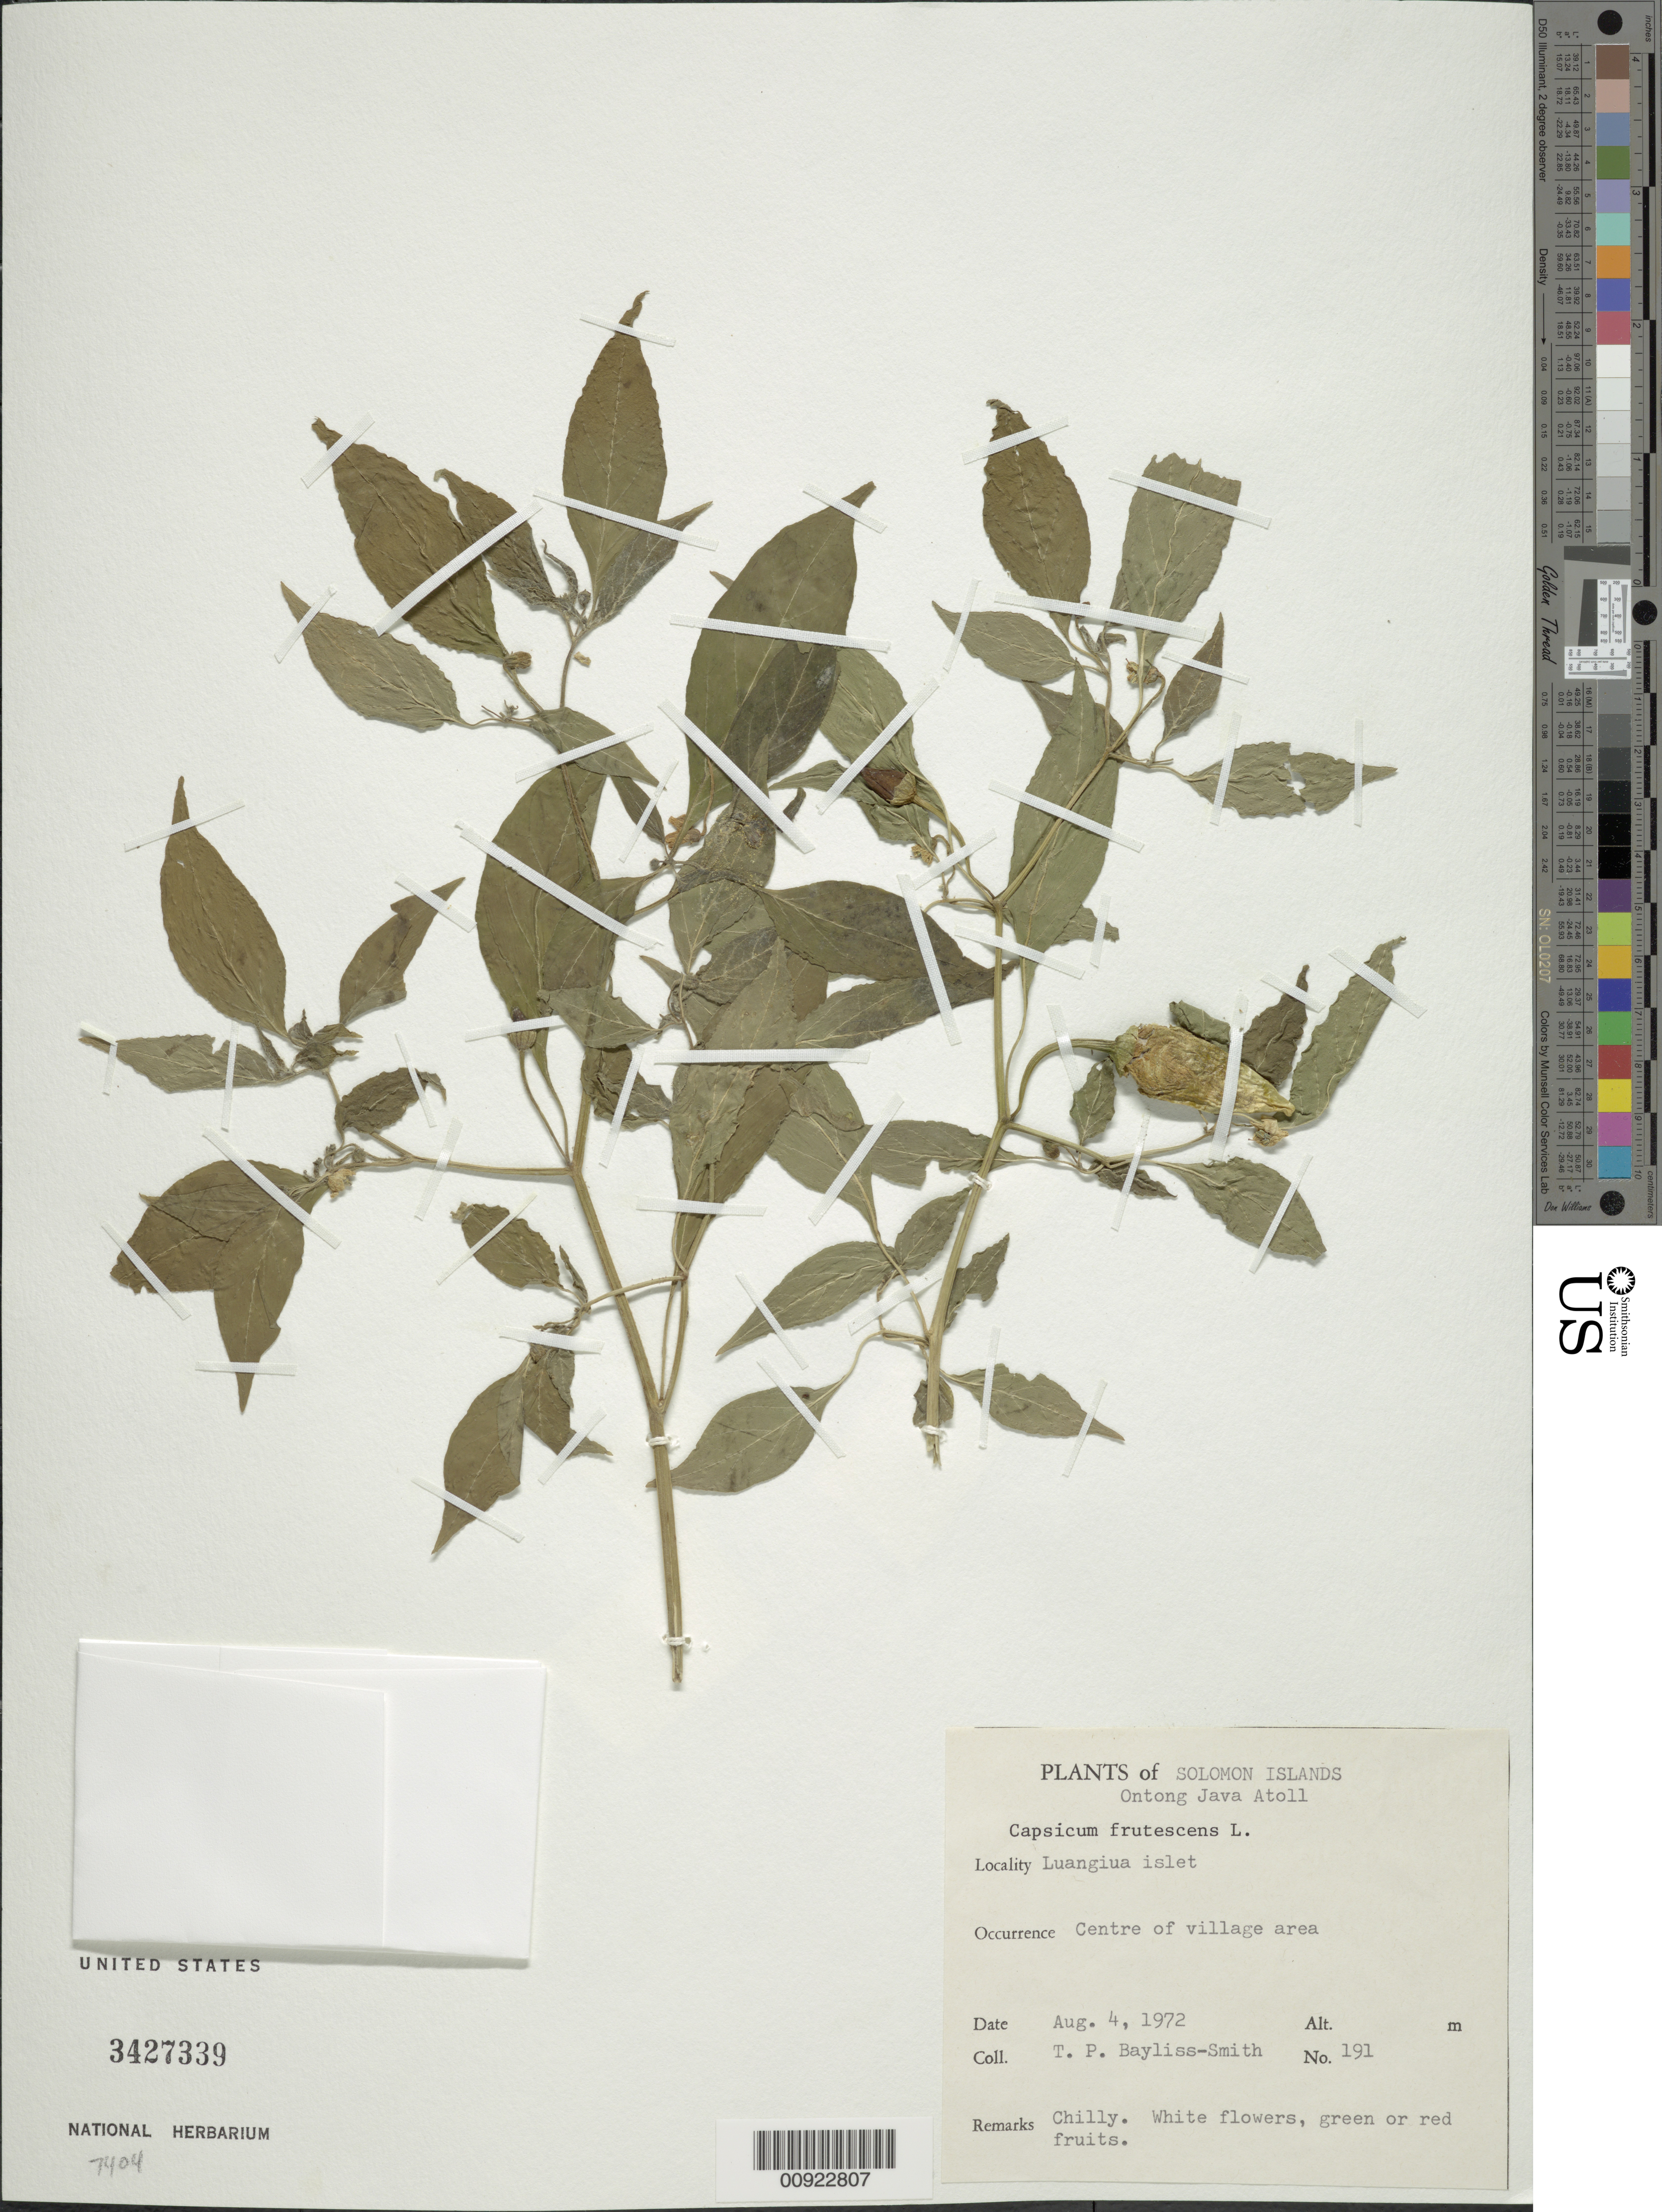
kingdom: Plantae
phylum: Tracheophyta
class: Magnoliopsida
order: Solanales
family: Solanaceae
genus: Capsicum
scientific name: Capsicum frutescens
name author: L.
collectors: T. P. Bayliss-Smith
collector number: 191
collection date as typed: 04 Aug 1972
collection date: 1972-08-04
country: Solomon Islands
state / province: Malaita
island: Ontong Java [Luanguia] Atoll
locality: Luangiua islet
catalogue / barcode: US 3427339